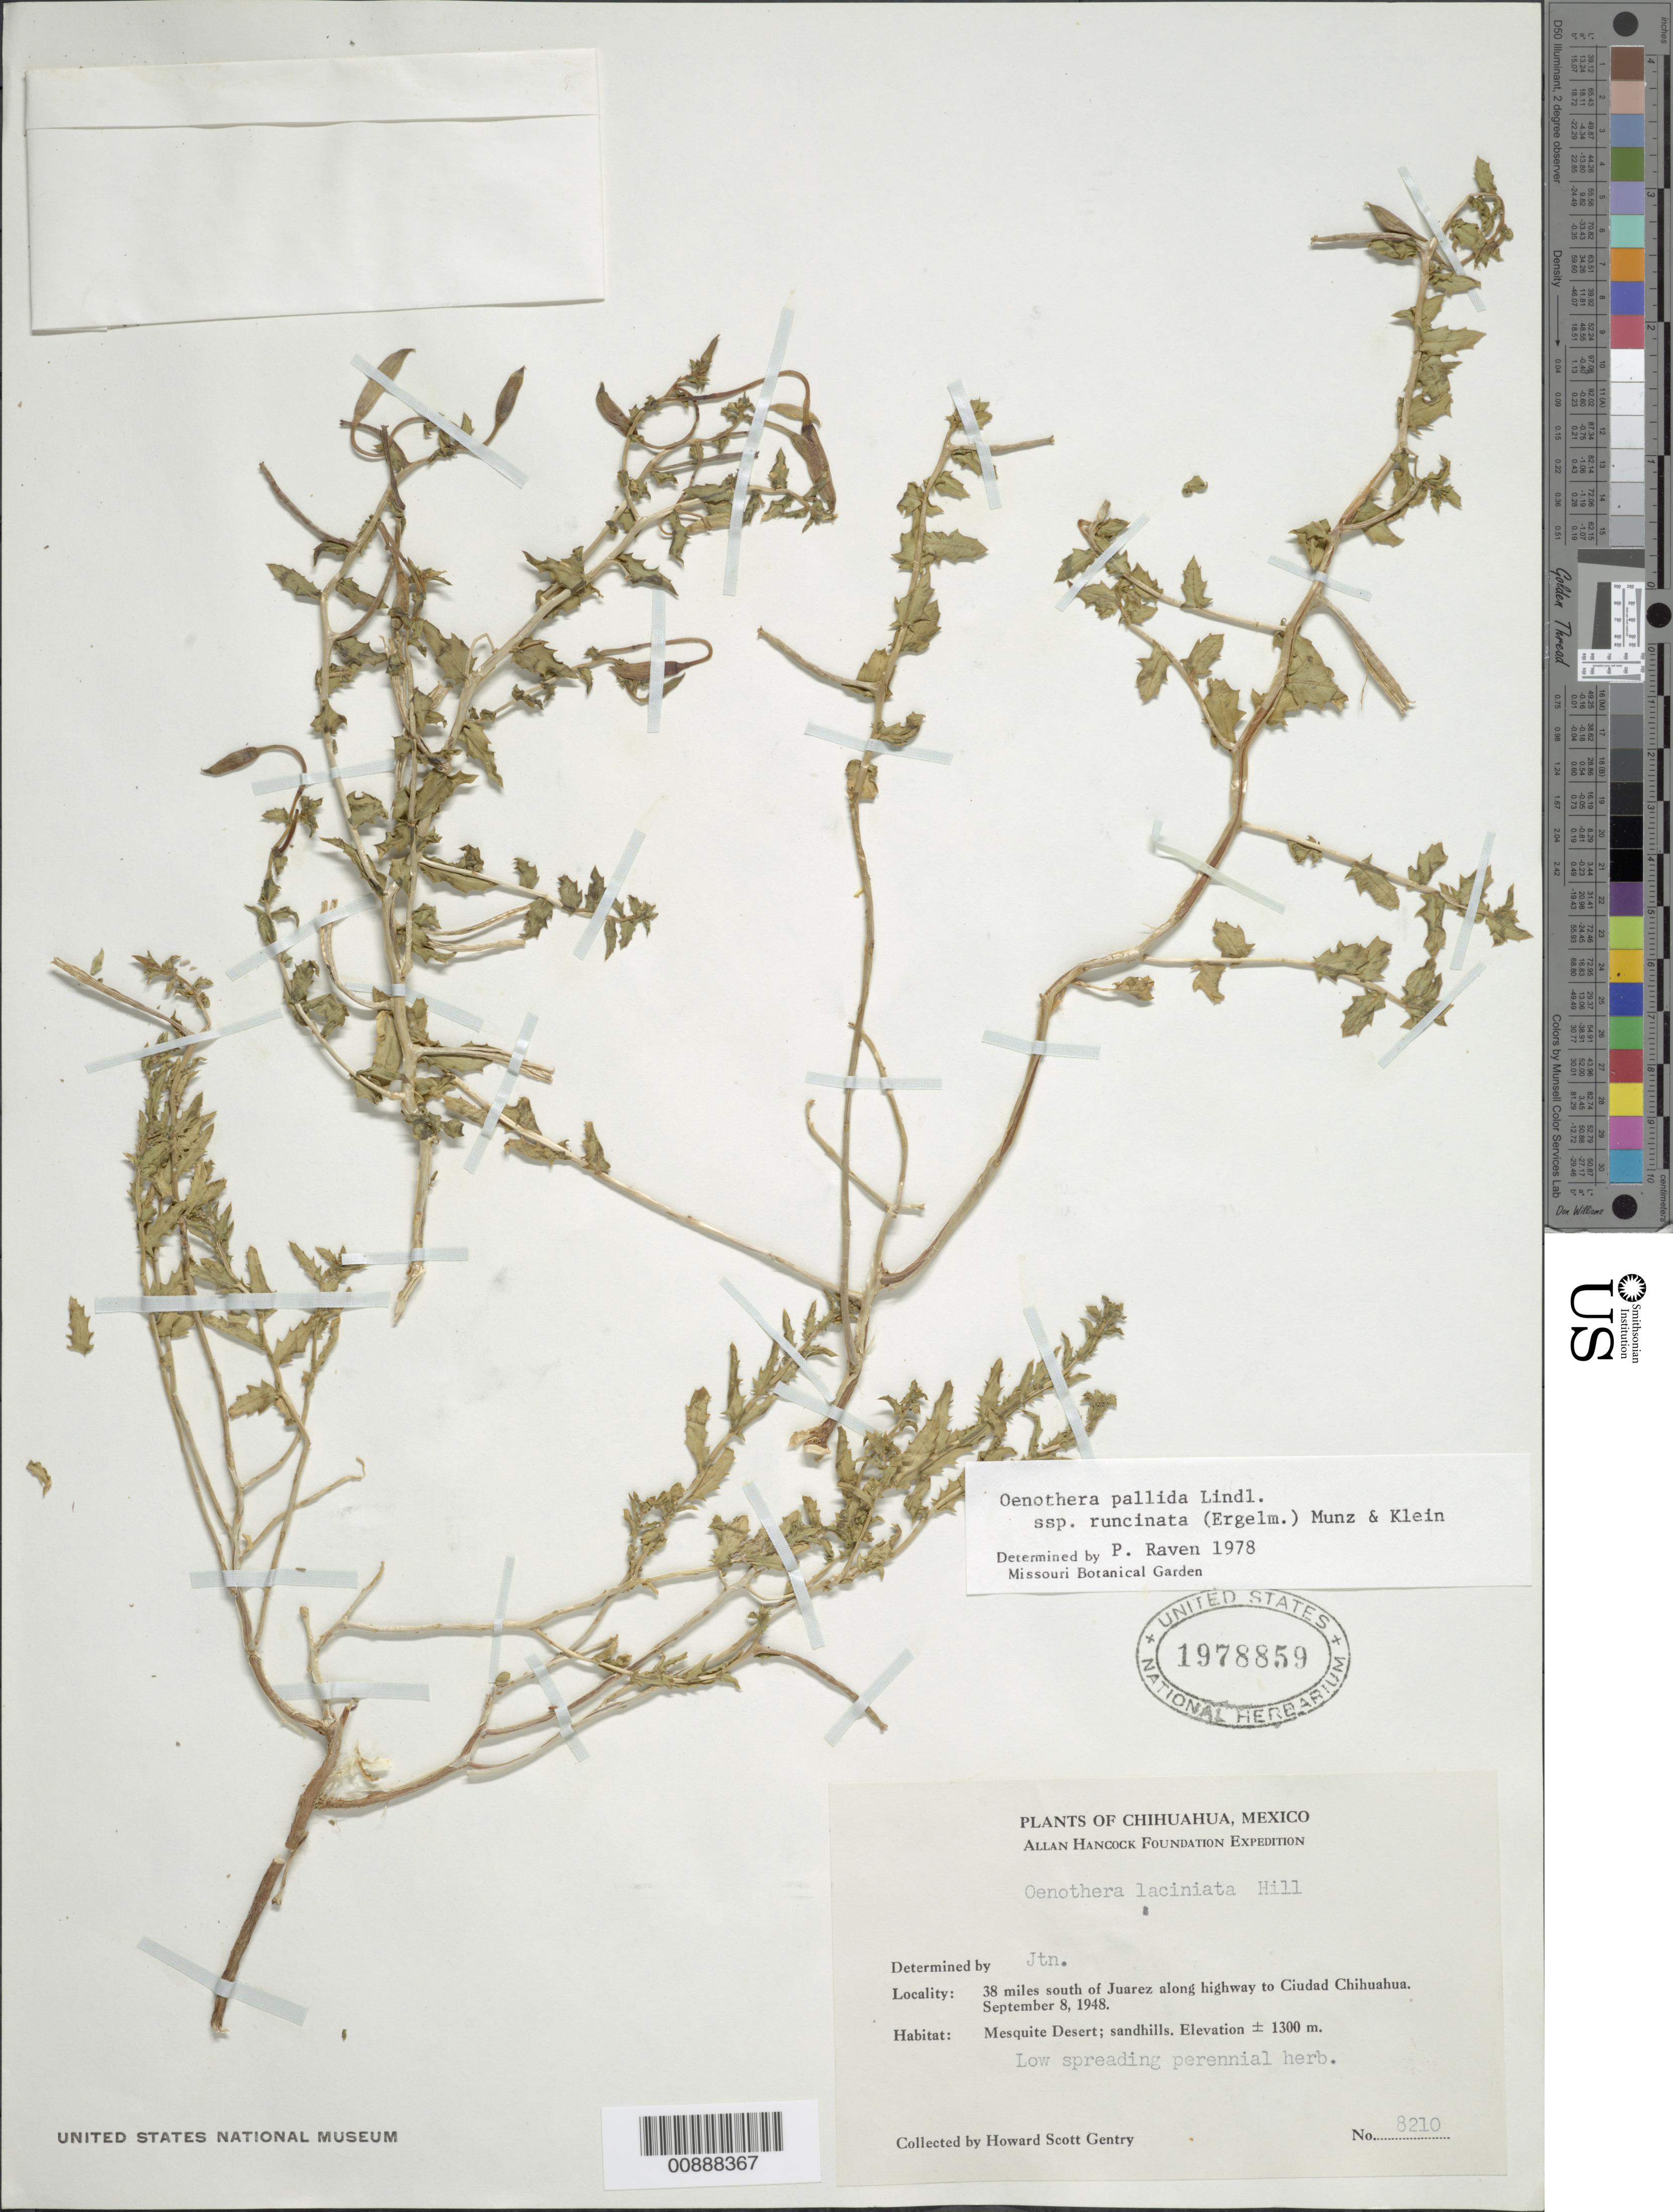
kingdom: Plantae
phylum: Tracheophyta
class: Magnoliopsida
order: Myrtales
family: Onagraceae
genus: Oenothera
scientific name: Oenothera pallida subsp. runcinata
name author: (Engelm.) Munz & W.M. Klein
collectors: H. S. Gentry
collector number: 8210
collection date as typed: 08 Sep 1948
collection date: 1948-09-08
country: Mexico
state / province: Chihuahua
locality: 38 miles south of Juárez along highway to Ciudad Chihuahua.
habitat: Mesquite Desert; sandhills.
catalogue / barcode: US 1978859